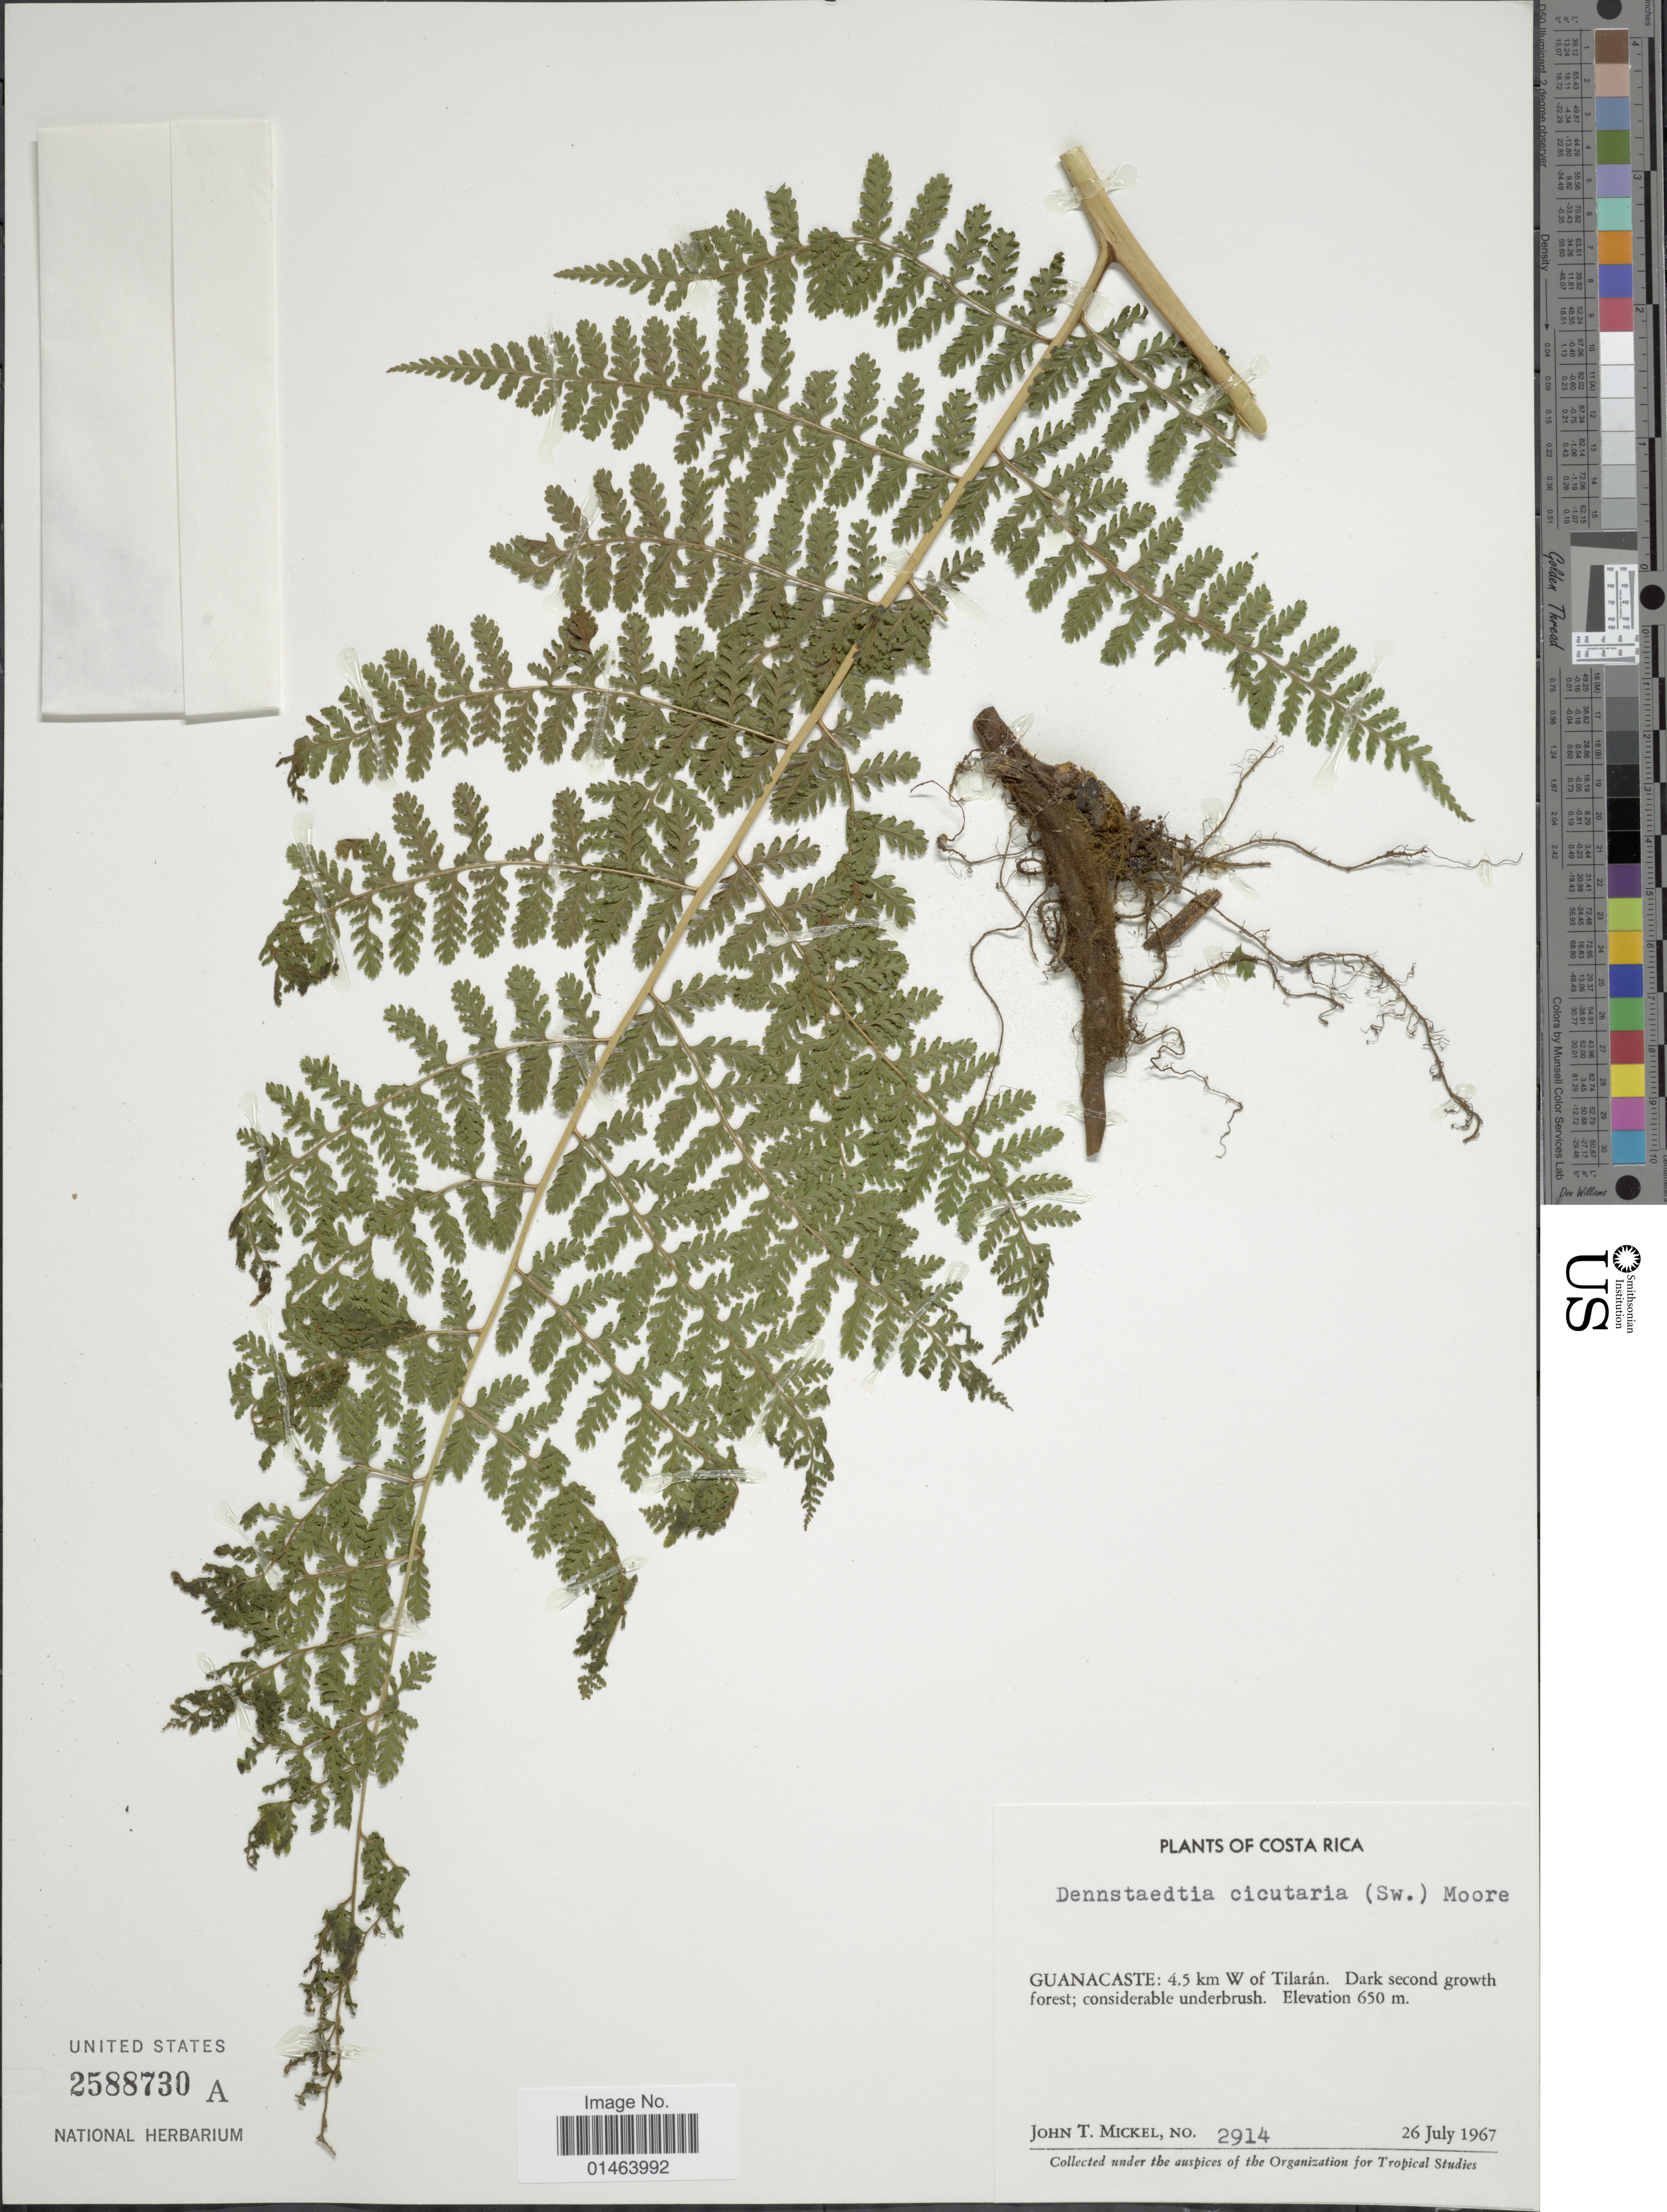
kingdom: Plantae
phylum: Tracheophyta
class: Polypodiopsida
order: Polypodiales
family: Dennstaedtiaceae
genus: Dennstaedtia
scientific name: Dennstaedtia cicutaria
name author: (Sw.) T. Moore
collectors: J. T. Mickel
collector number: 2914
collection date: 1967-07-26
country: Costa Rica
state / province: Guanacaste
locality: Costa Rica, Guanacaste: 4.5 km W. of Tilaran.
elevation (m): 650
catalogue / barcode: US 2588730A